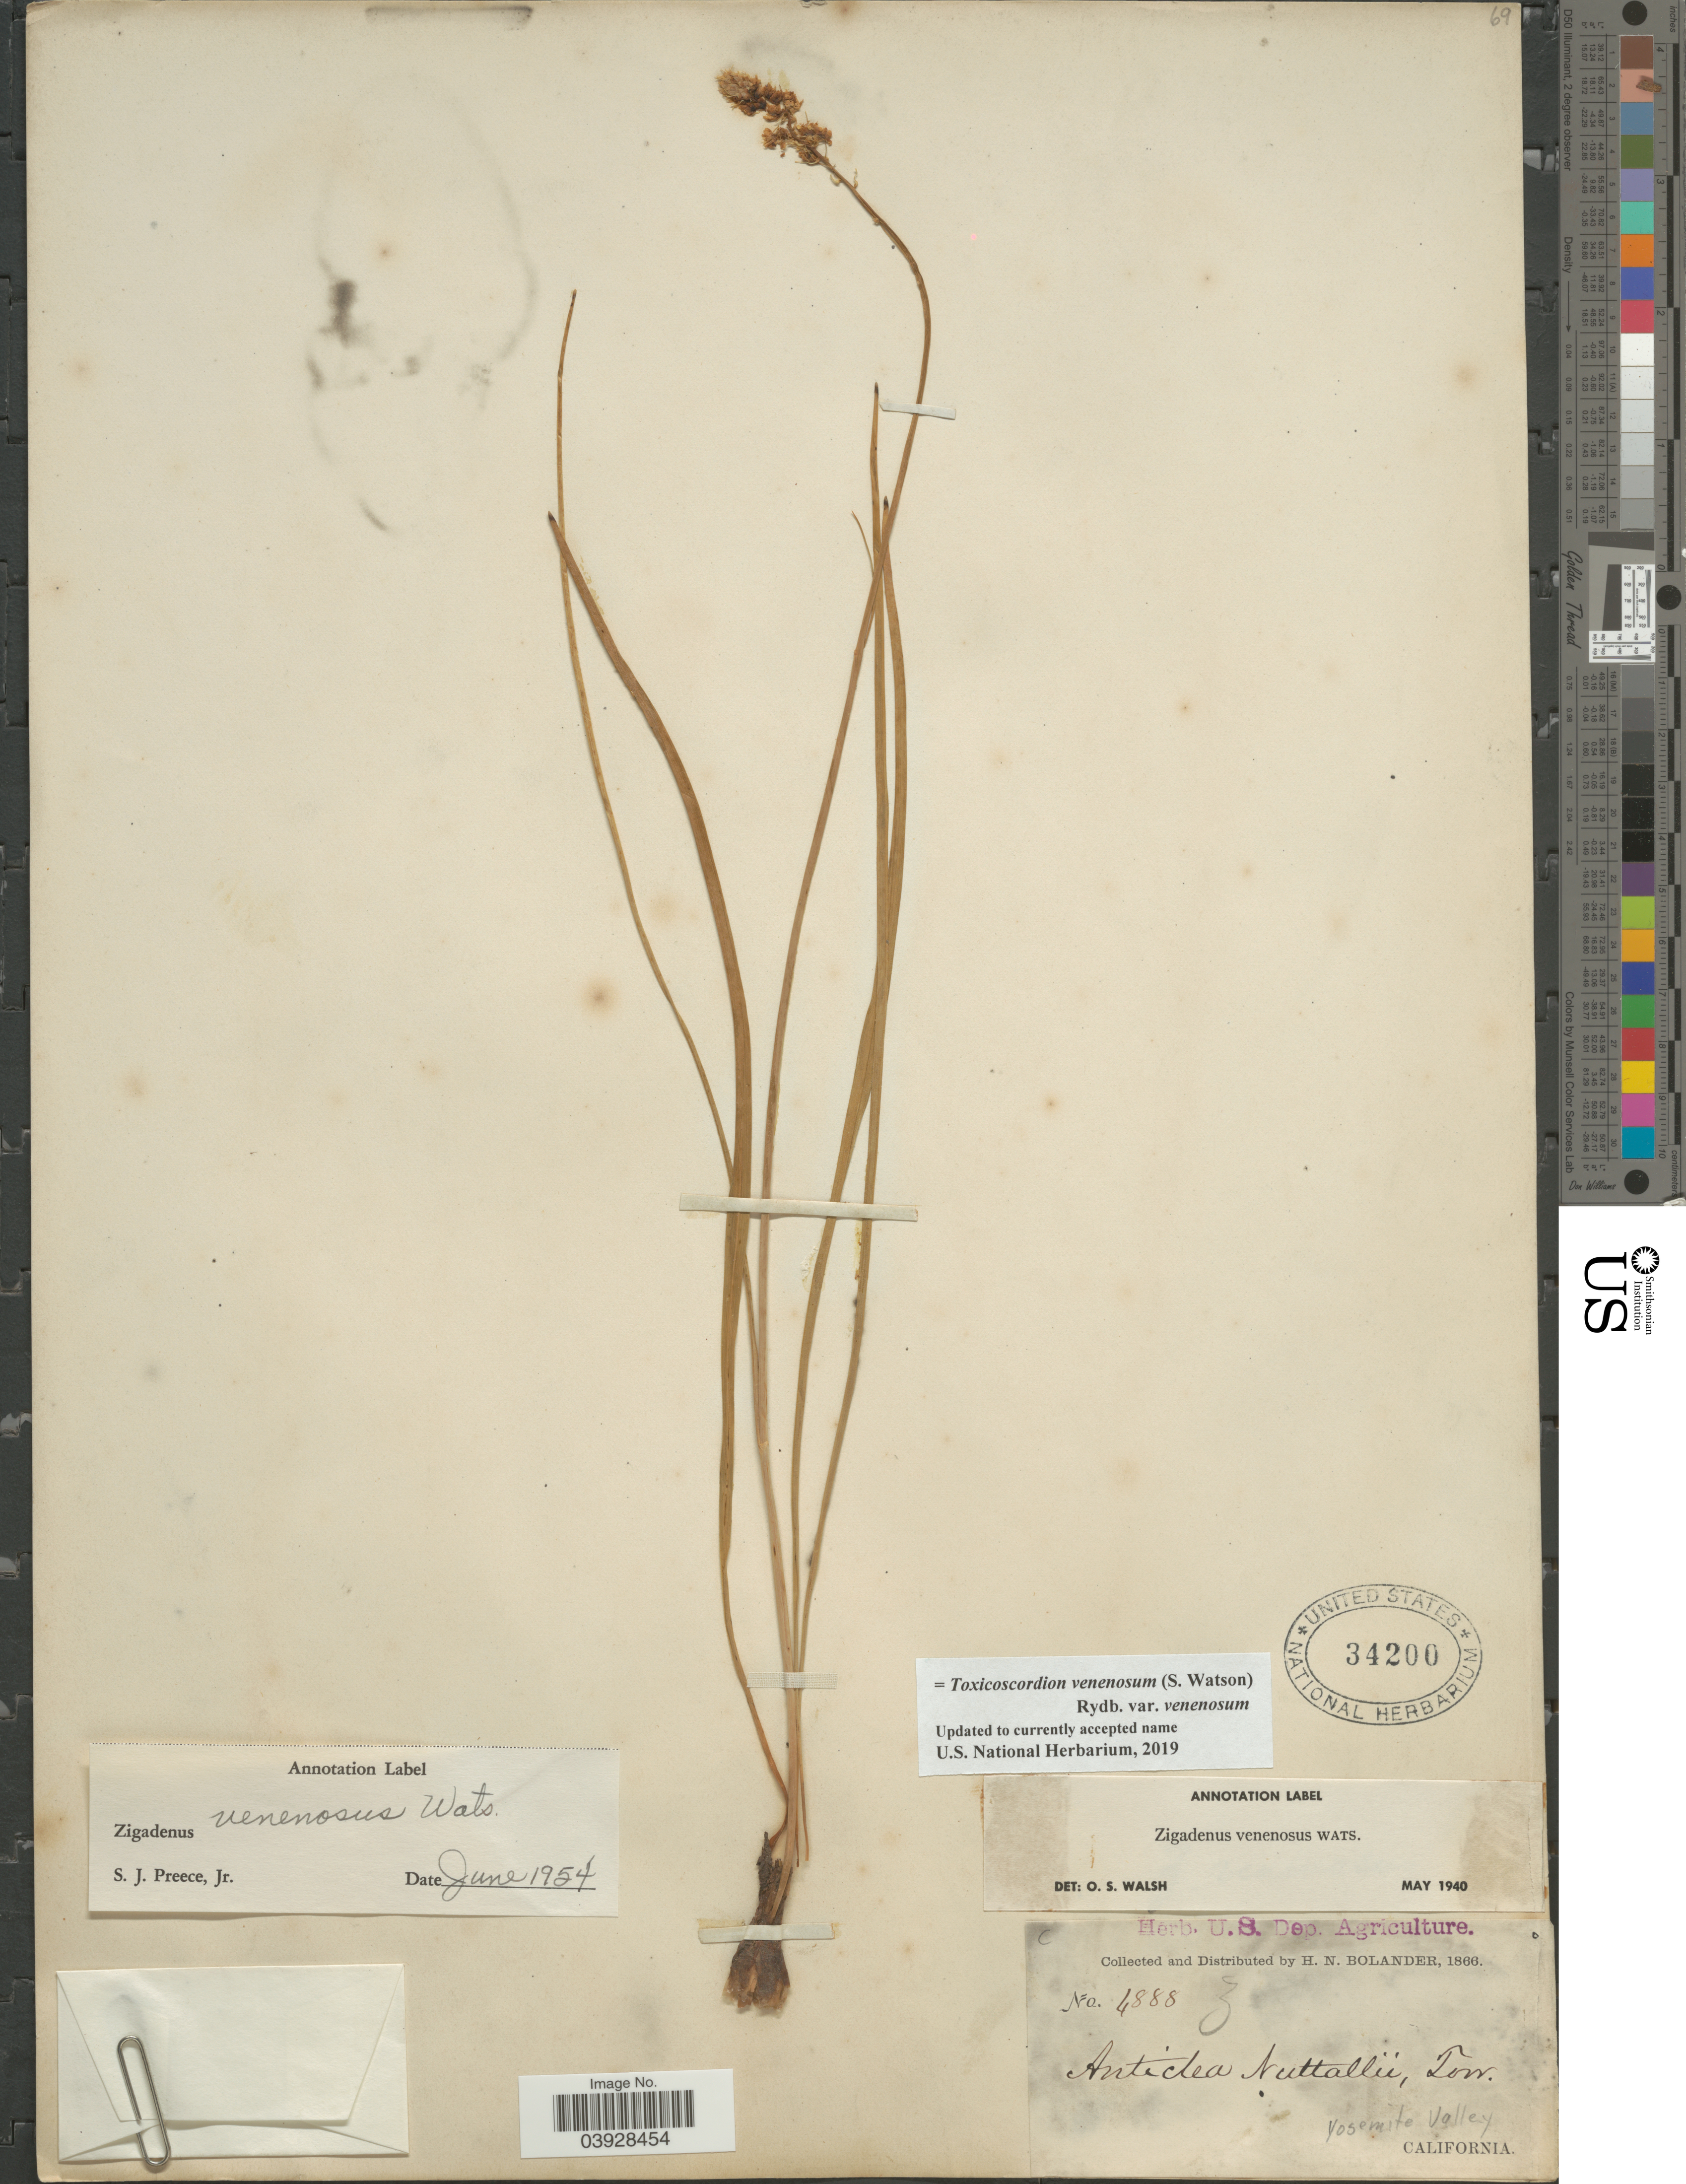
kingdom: Plantae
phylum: Tracheophyta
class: Liliopsida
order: Liliales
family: Melanthiaceae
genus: Toxicoscordion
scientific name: Toxicoscordion venenosum var. gramineum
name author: (Rydb.) Brasher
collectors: H. Bolander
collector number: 4888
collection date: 1866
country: United States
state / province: California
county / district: Mariposa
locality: Yosemite Valley.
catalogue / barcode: US 34200